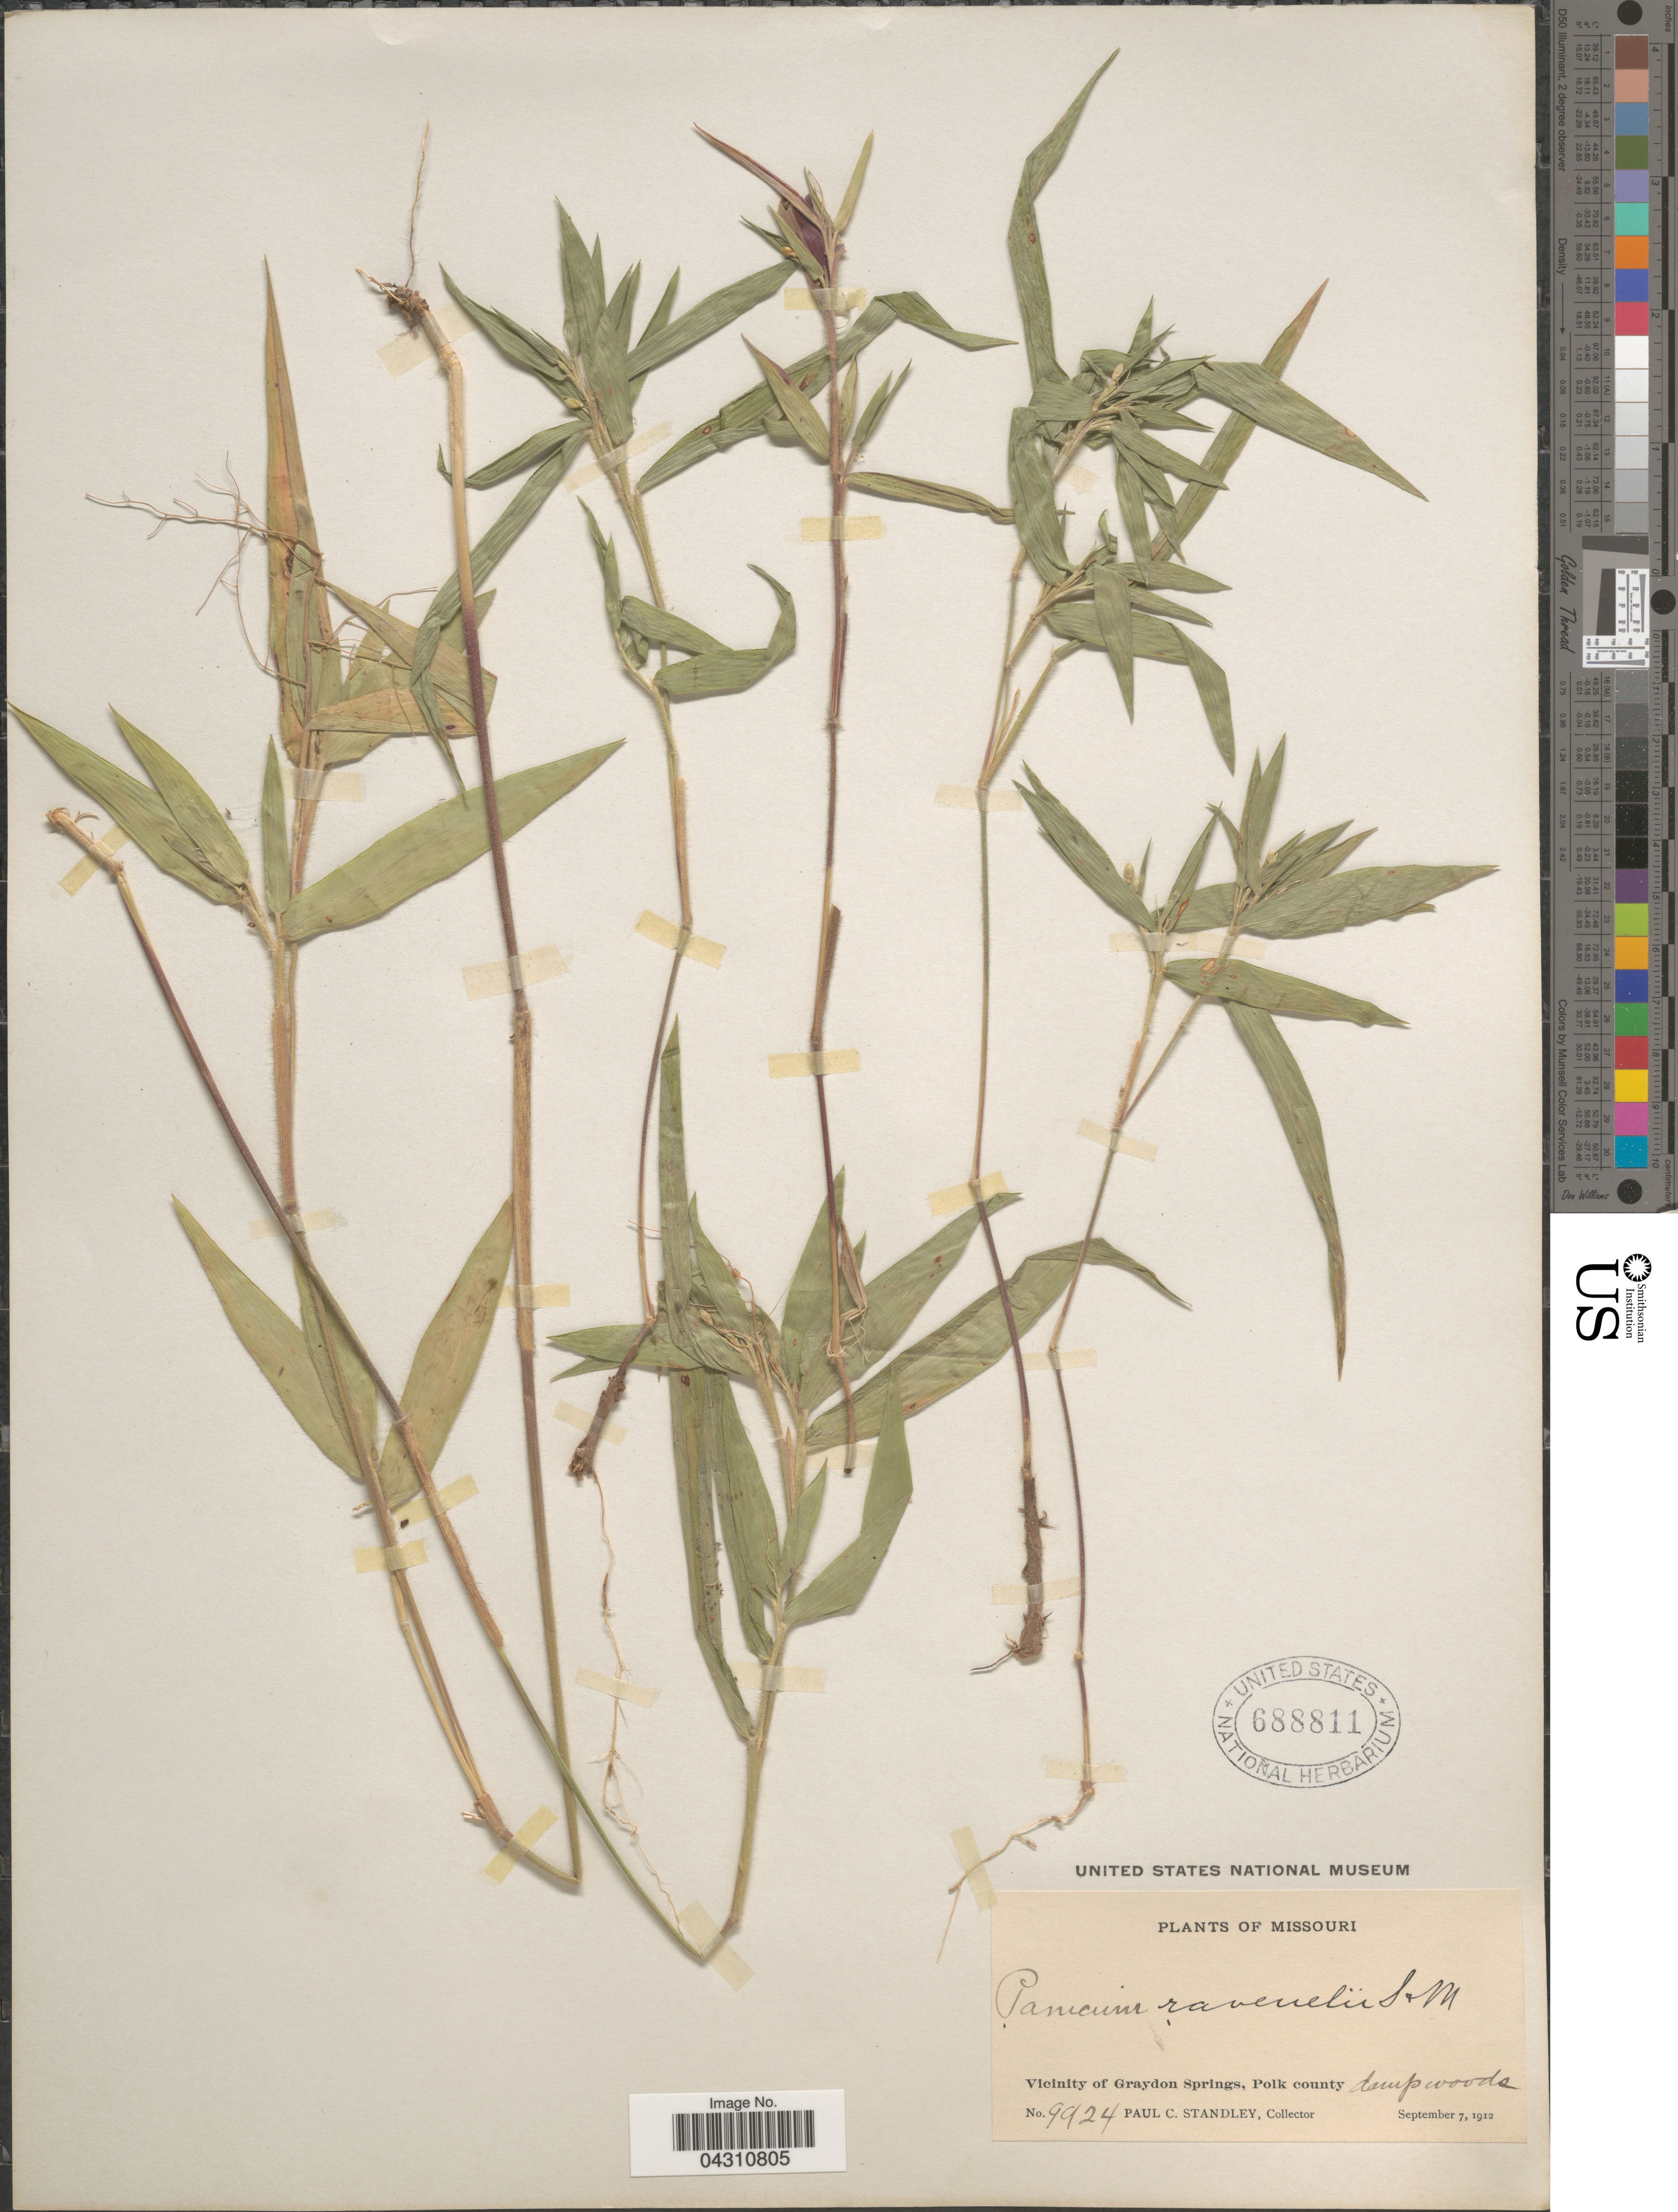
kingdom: Plantae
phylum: Tracheophyta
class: Liliopsida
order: Poales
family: Poaceae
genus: Dichanthelium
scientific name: Dichanthelium ravenelii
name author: (Scribn. & Merr.) Gould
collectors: P. C. Standley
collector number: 9924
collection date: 1912-09-07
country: United States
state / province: Missouri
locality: Vicinity of Graydon Springs, Polk county.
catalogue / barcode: US 688811